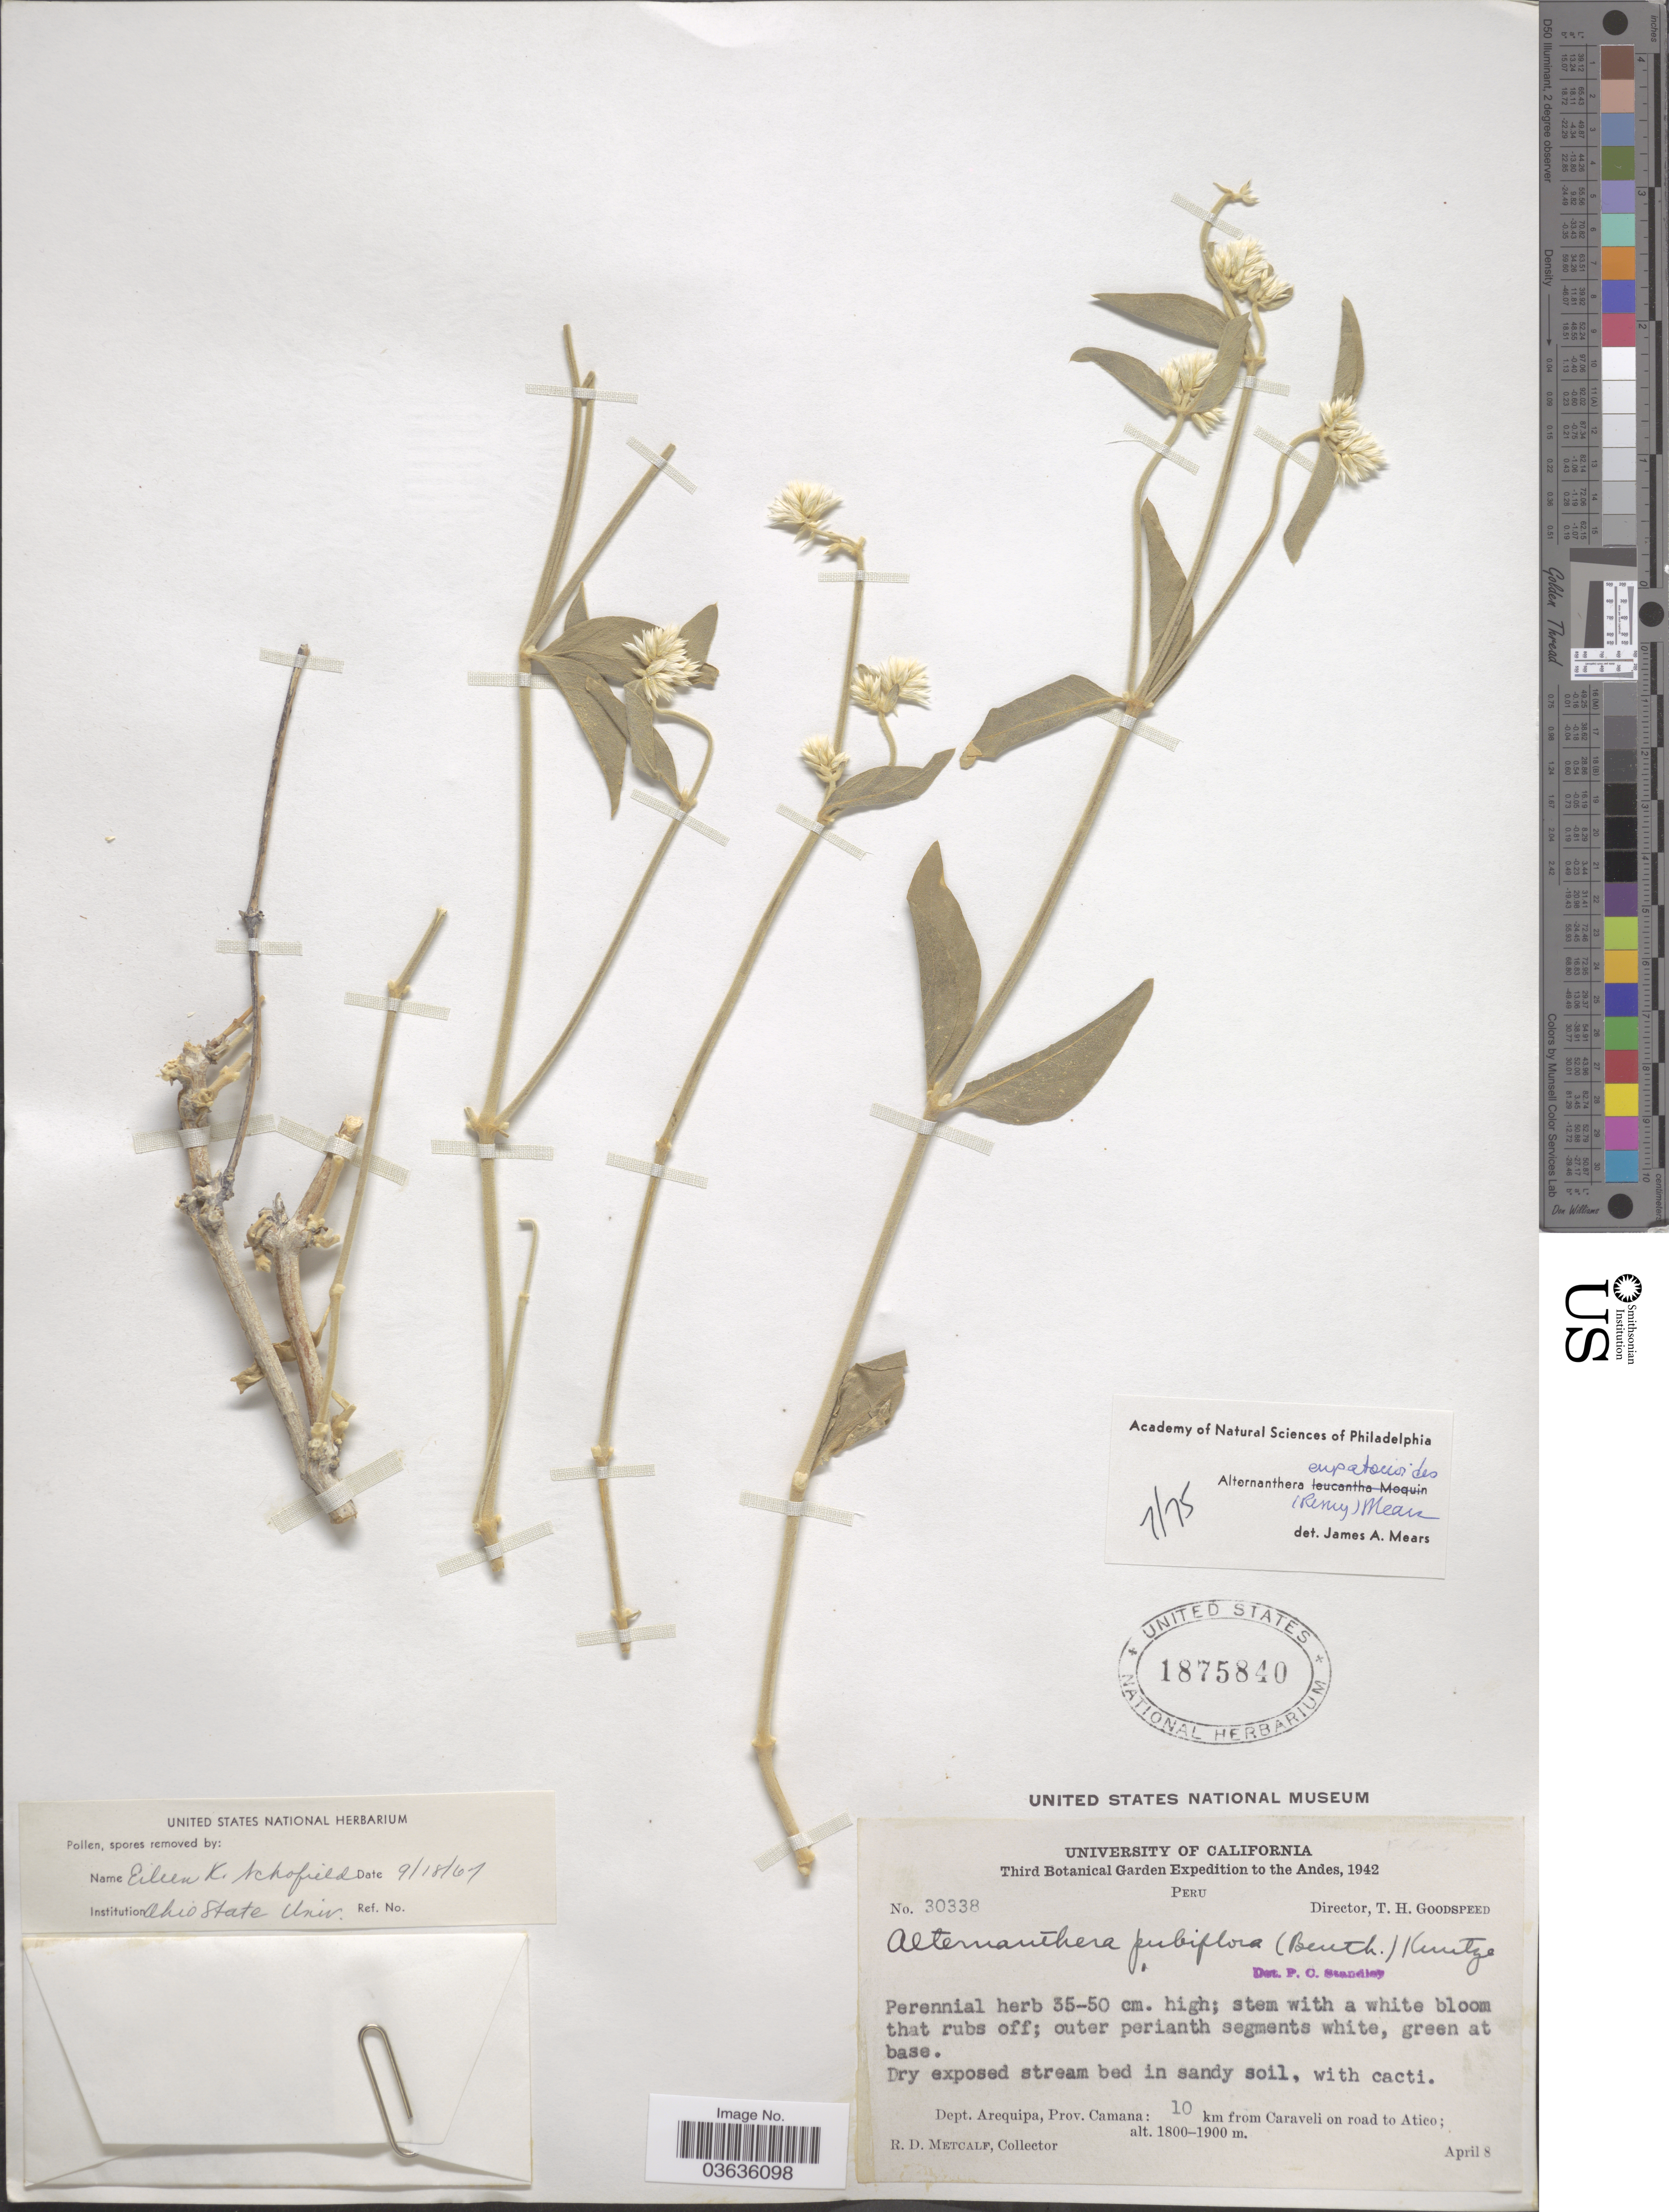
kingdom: Plantae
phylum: Tracheophyta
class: Magnoliopsida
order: Caryophyllales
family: Amaranthaceae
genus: Alternanthera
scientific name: Alternanthera eupatorioides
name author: Remy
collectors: R. D. Metcalf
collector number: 30338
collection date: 1942-04-08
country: Peru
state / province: Arequipa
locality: The Andes. Dept. Arequipa, Prov. Camana: 10 km from Caraveli on road to Atico.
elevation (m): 1800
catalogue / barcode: US 1875840